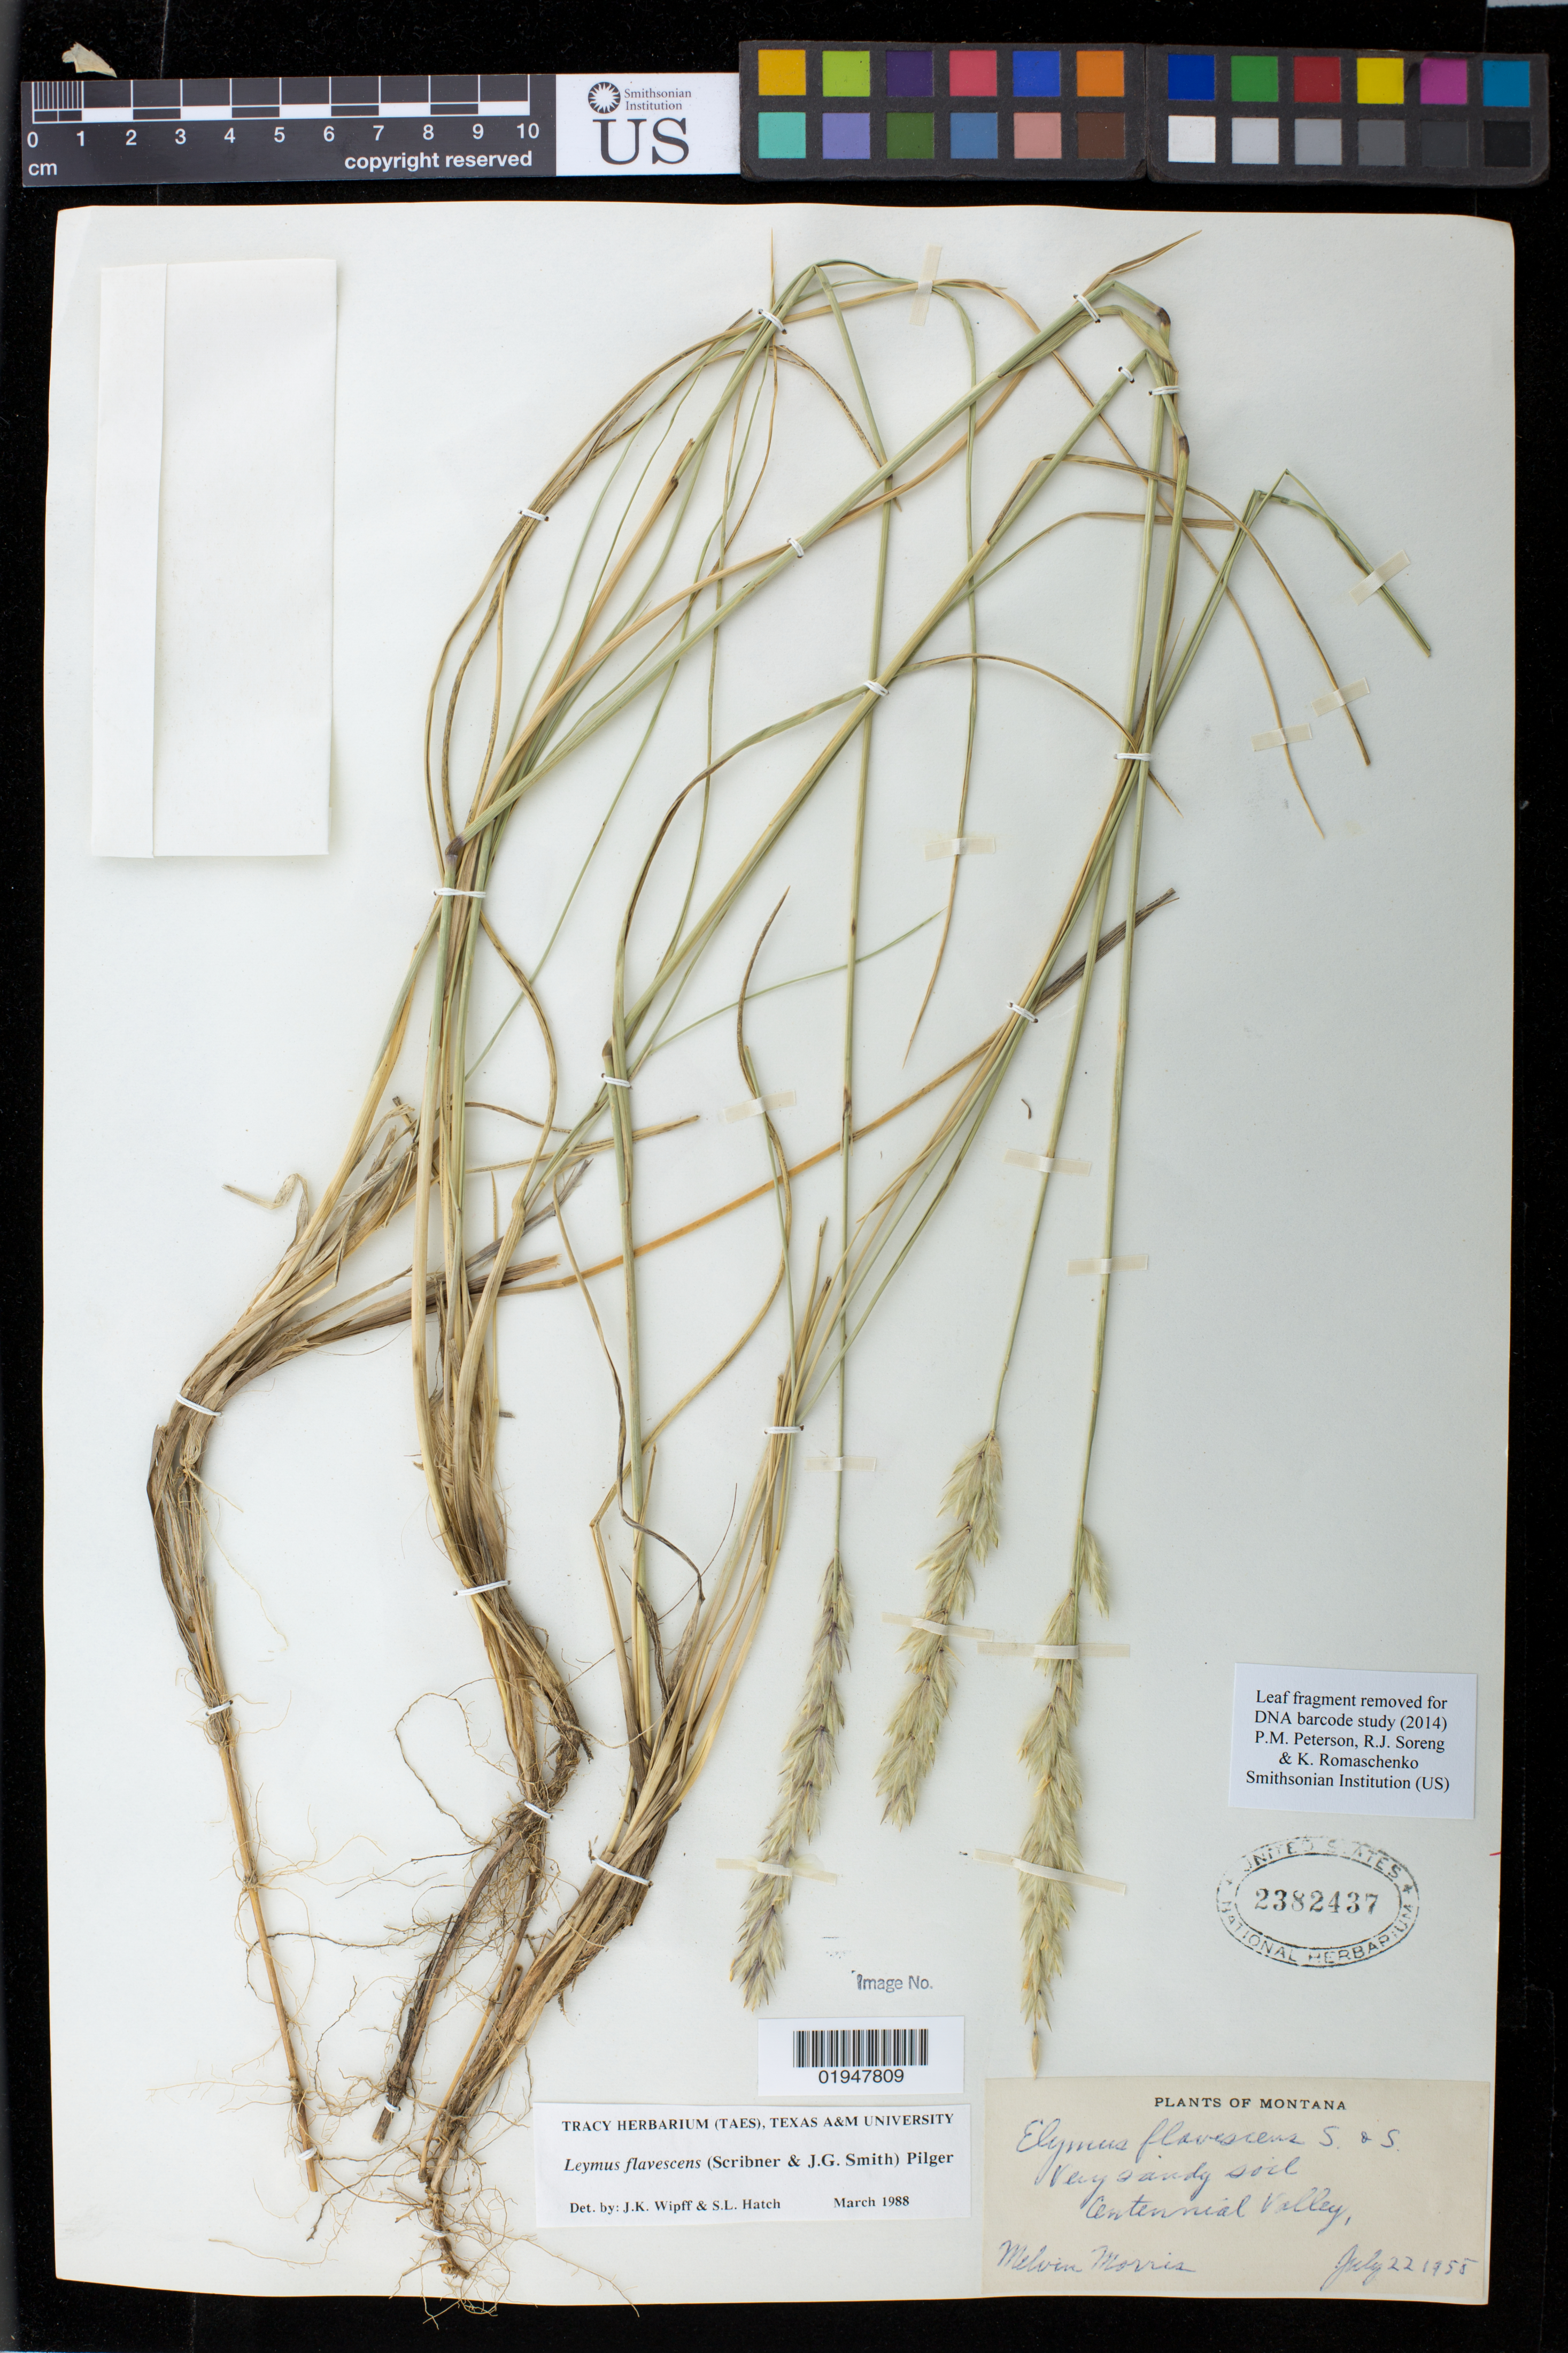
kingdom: Plantae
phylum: Tracheophyta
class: Liliopsida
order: Poales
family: Poaceae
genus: Leymus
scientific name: Leymus flavescens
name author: (Scribn. & J.G. Sm.) Pilg.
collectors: M. Morris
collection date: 1958-07-22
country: United States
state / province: Montana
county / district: Beaverhead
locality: Centennial Valley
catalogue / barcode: US 2382437